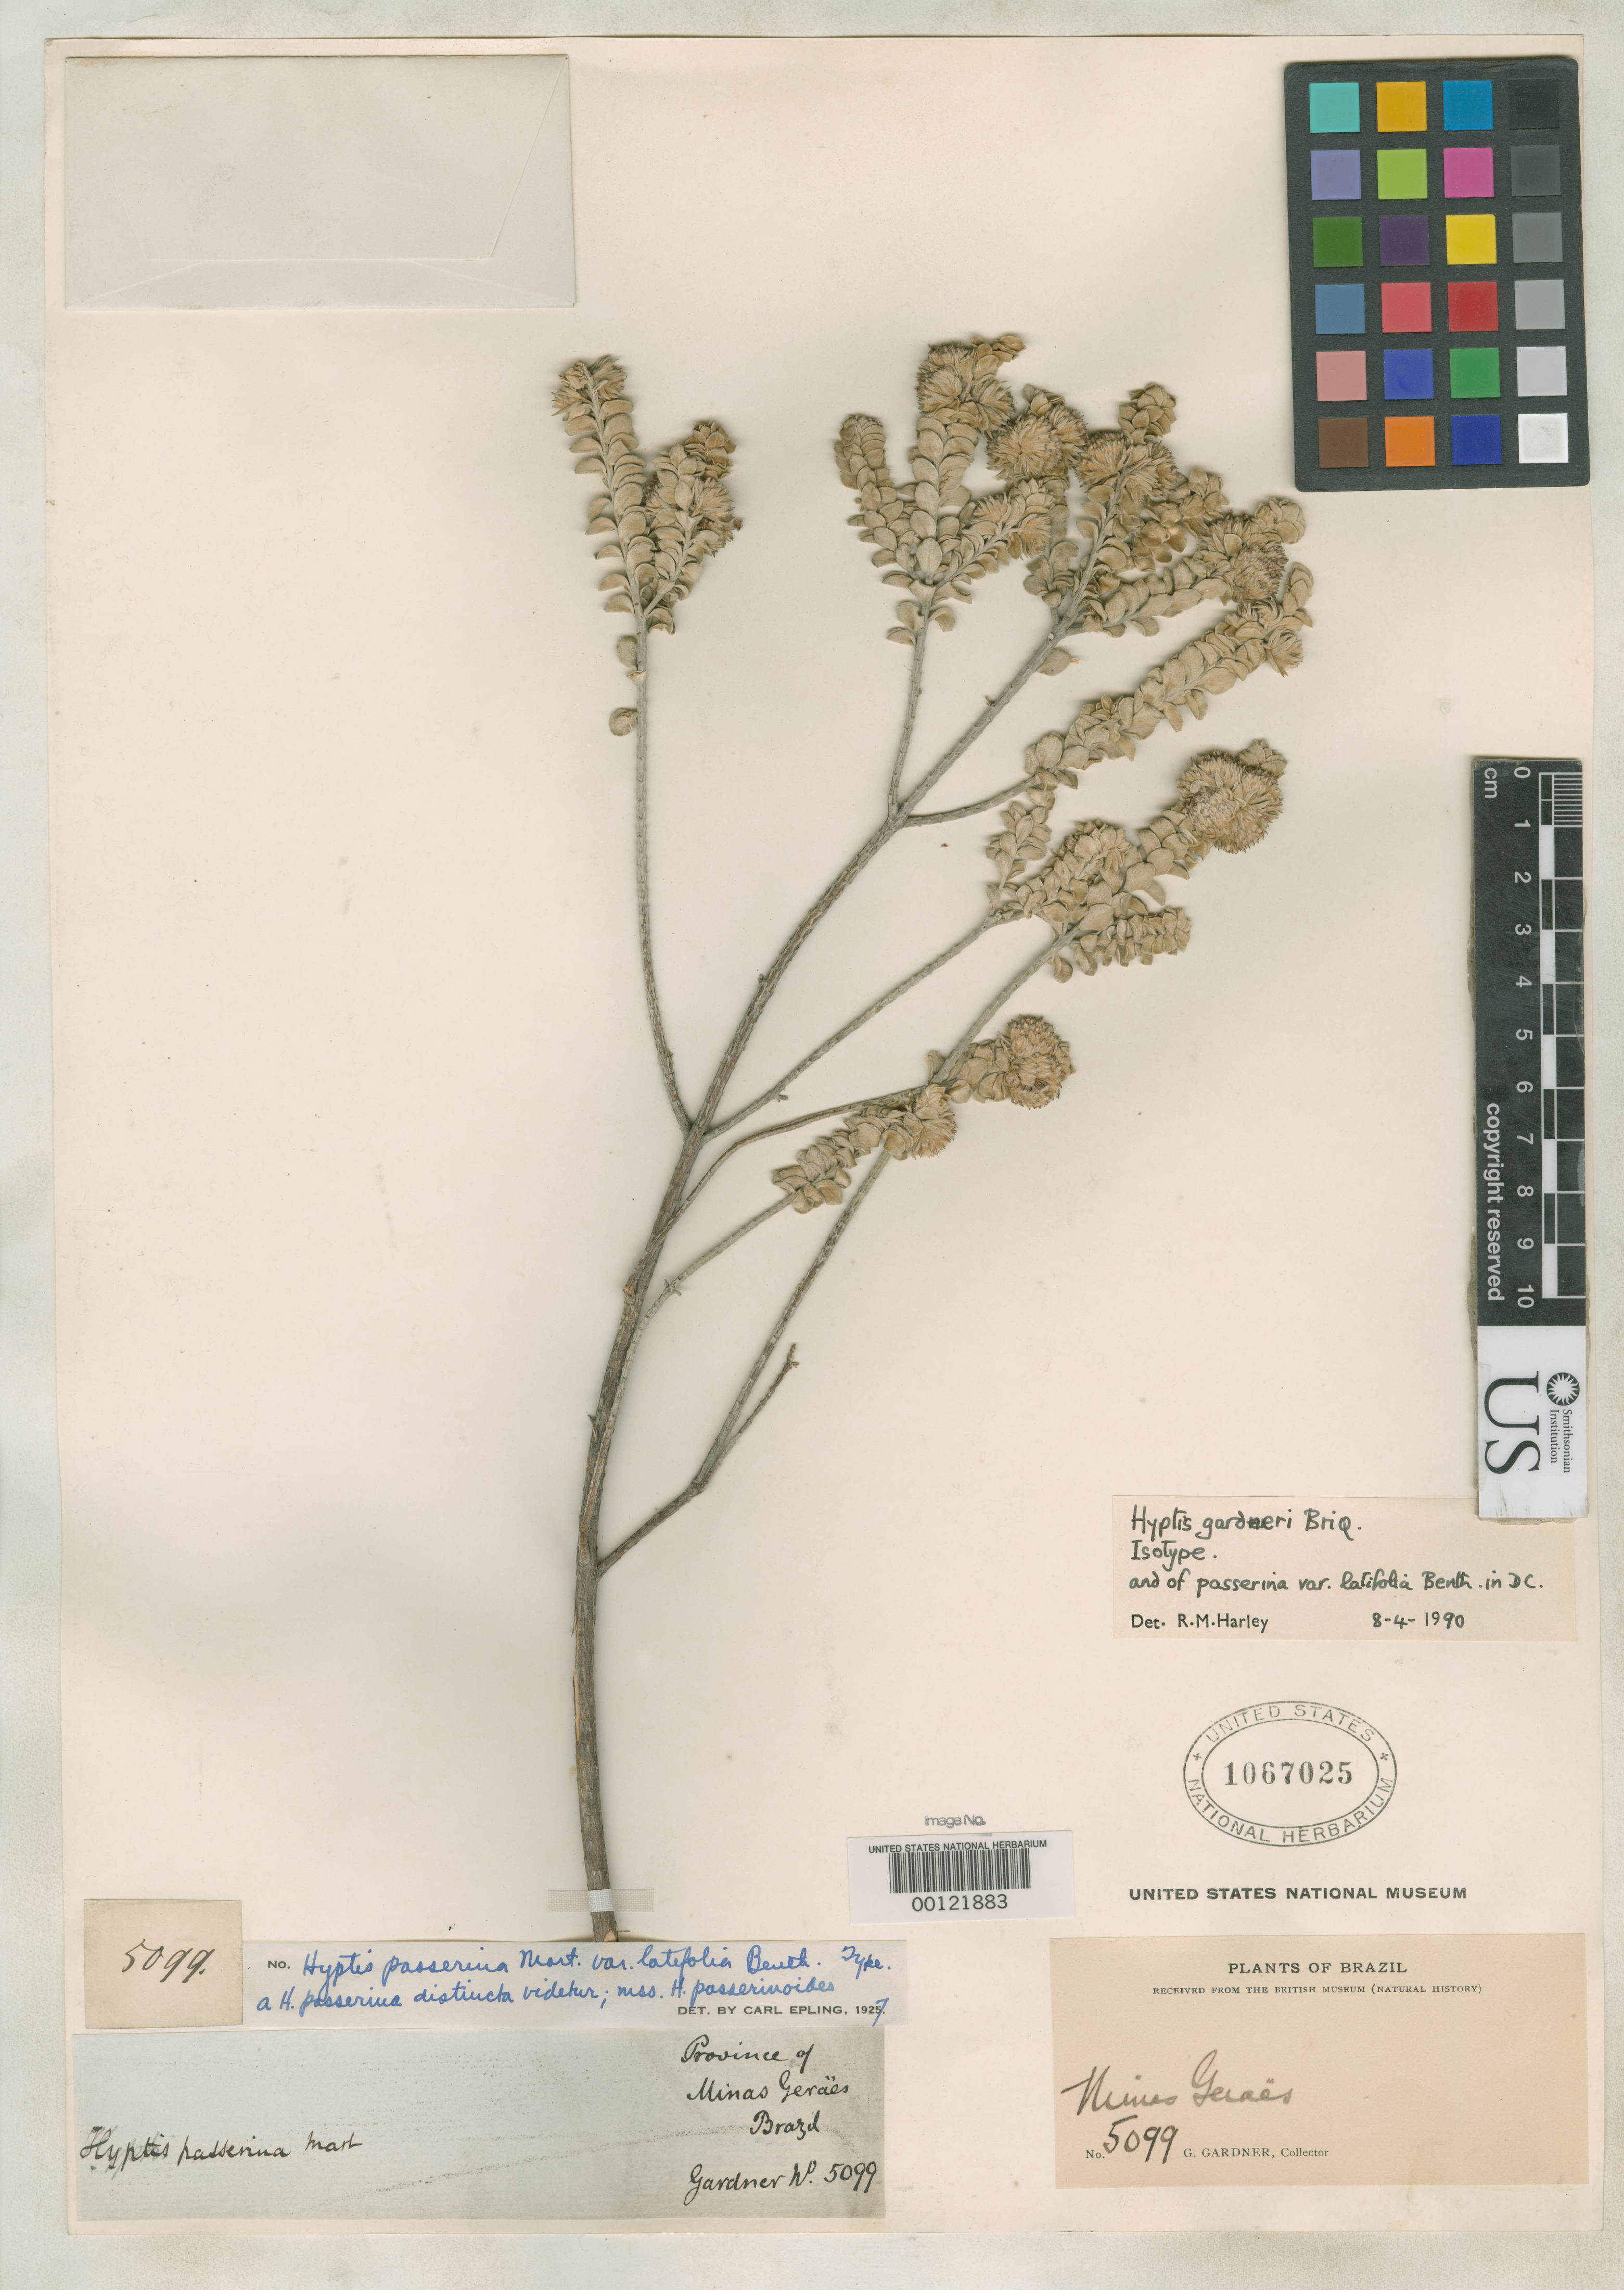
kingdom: Plantae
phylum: Tracheophyta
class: Magnoliopsida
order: Lamiales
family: Lamiaceae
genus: Hyptis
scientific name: Hyptis passerina f. latifolia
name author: Benth. in DC.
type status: Isotype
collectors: G. Gardner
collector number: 5099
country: Brazil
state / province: Minas Gerais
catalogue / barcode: US 1067025